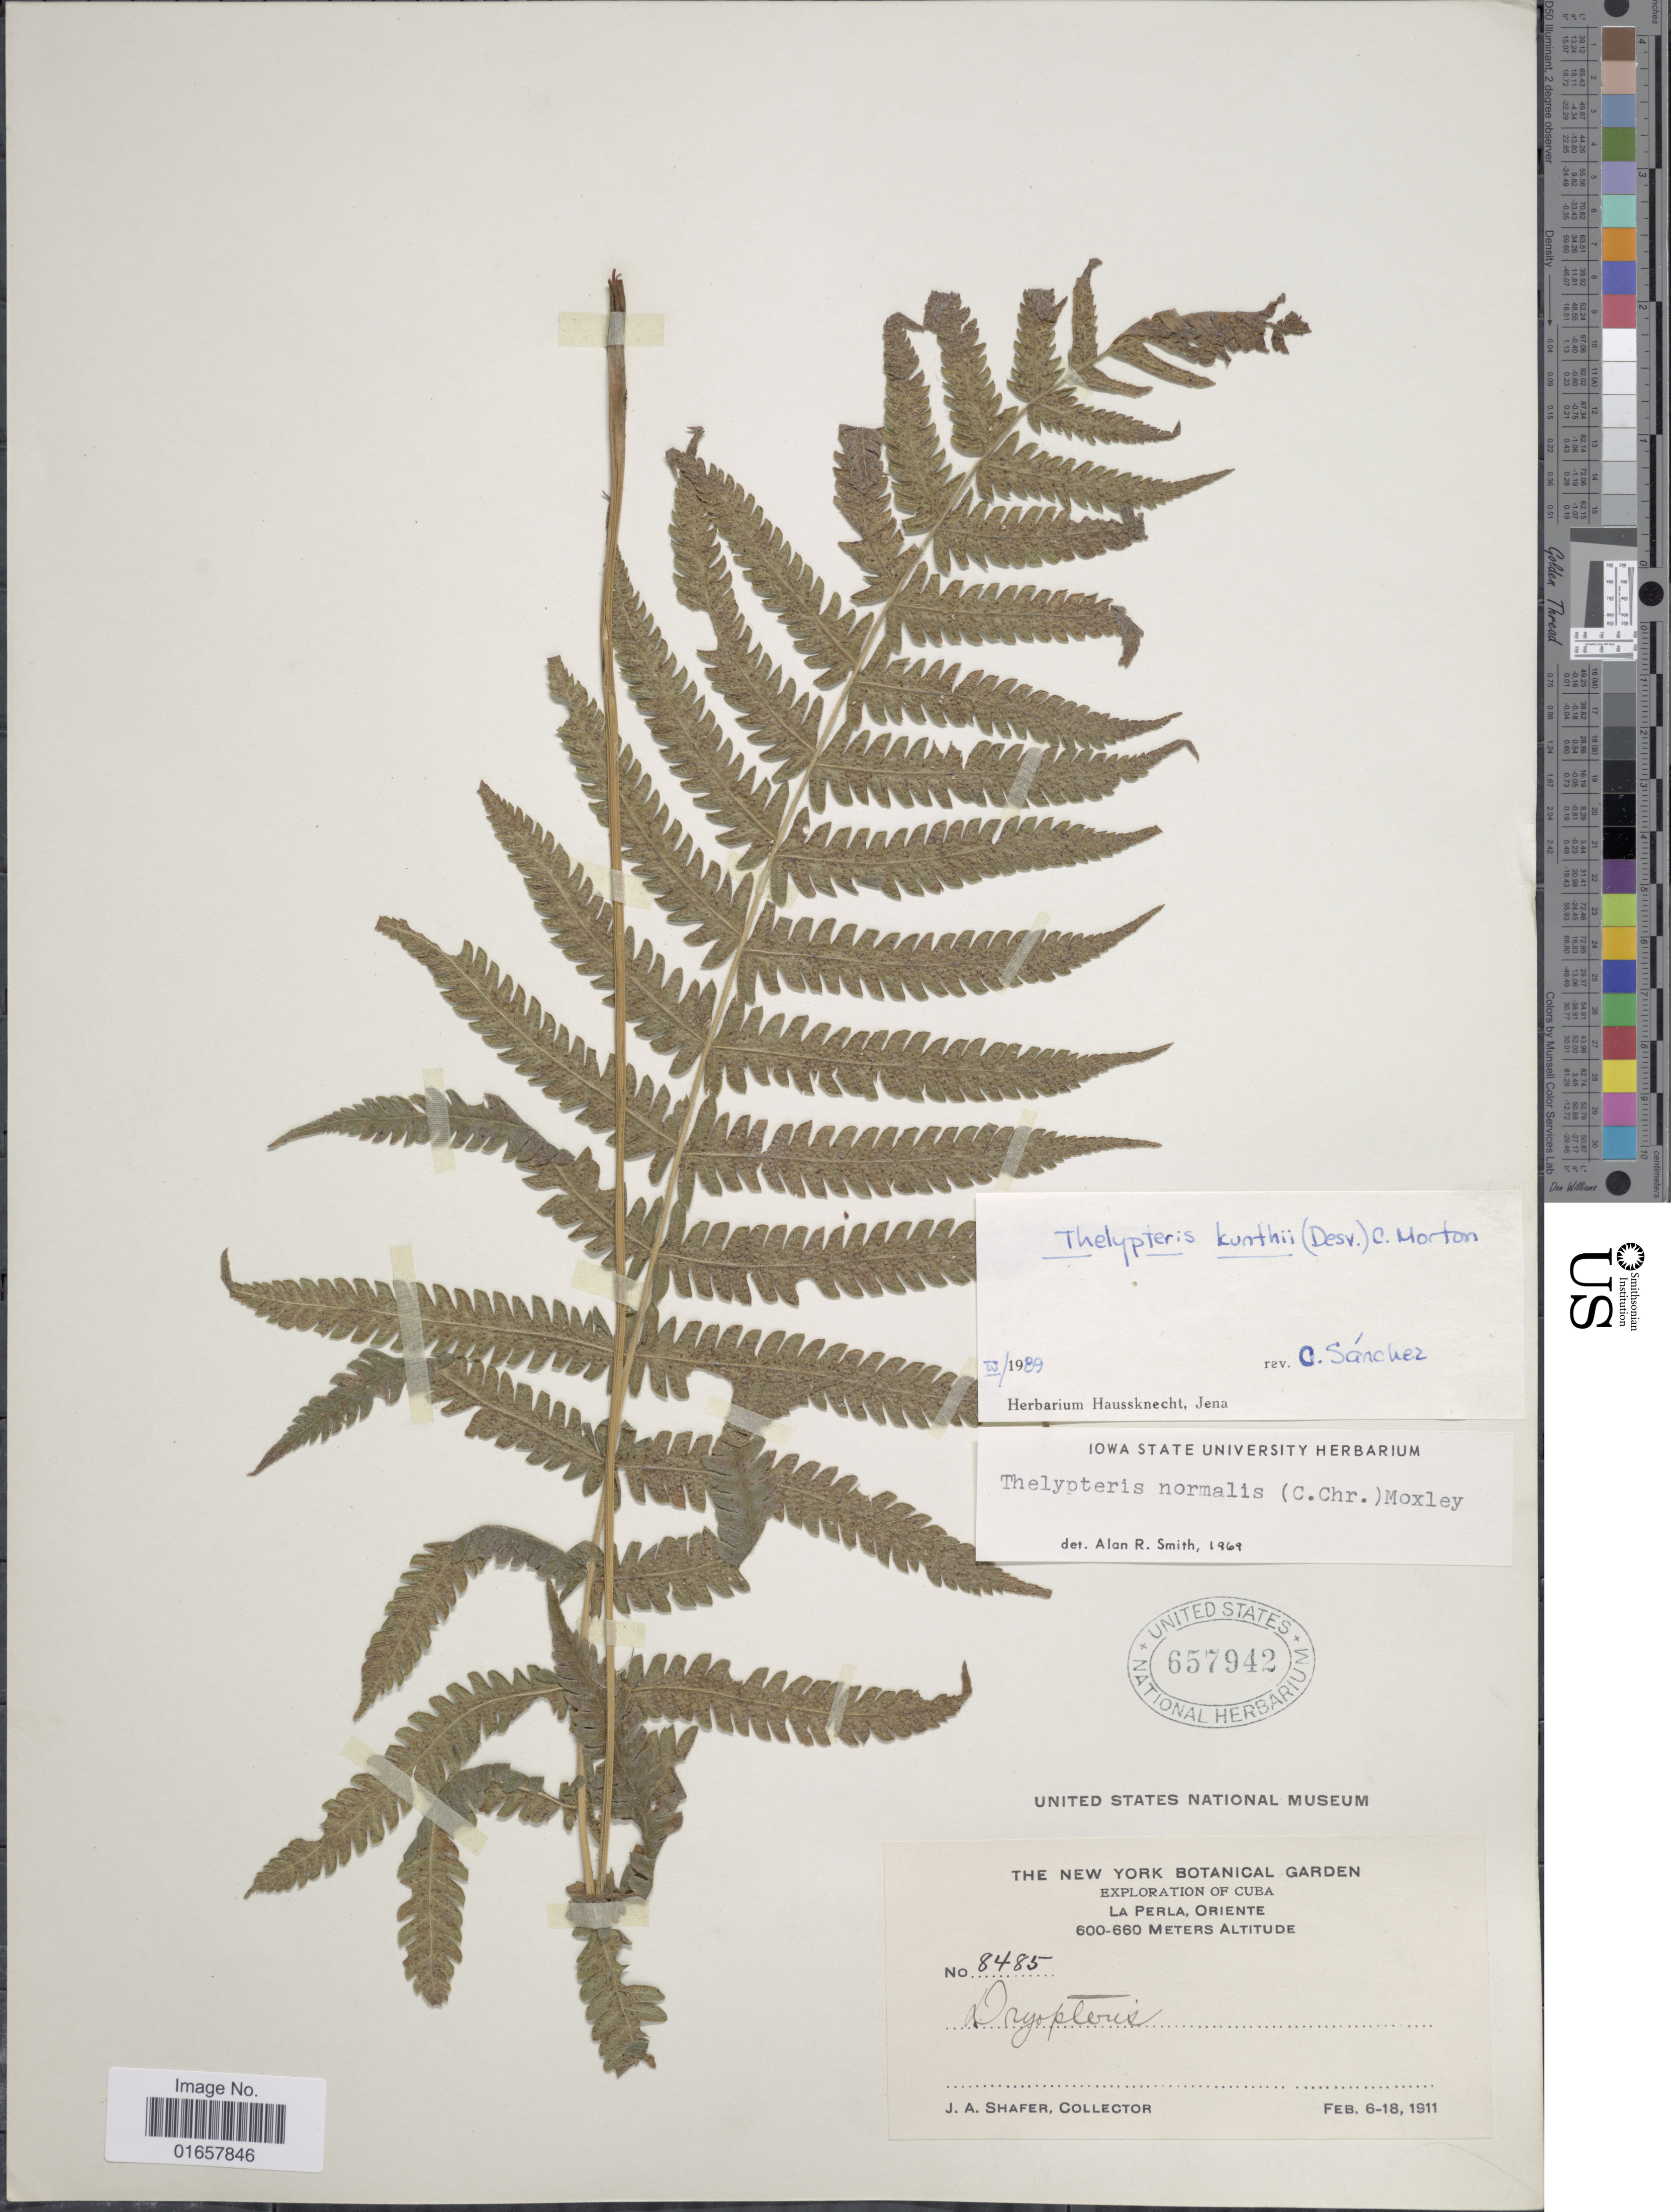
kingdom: Plantae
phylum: Tracheophyta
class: Polypodiopsida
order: Polypodiales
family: Thelypteridaceae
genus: Christella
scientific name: Christella kunthii comb. ined.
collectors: J. A. Shafer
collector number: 8485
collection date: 1911-02-06/1911-02-18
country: Cuba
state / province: Oriente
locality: Cuba, La Perla, Oriente.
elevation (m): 600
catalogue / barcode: US 657942